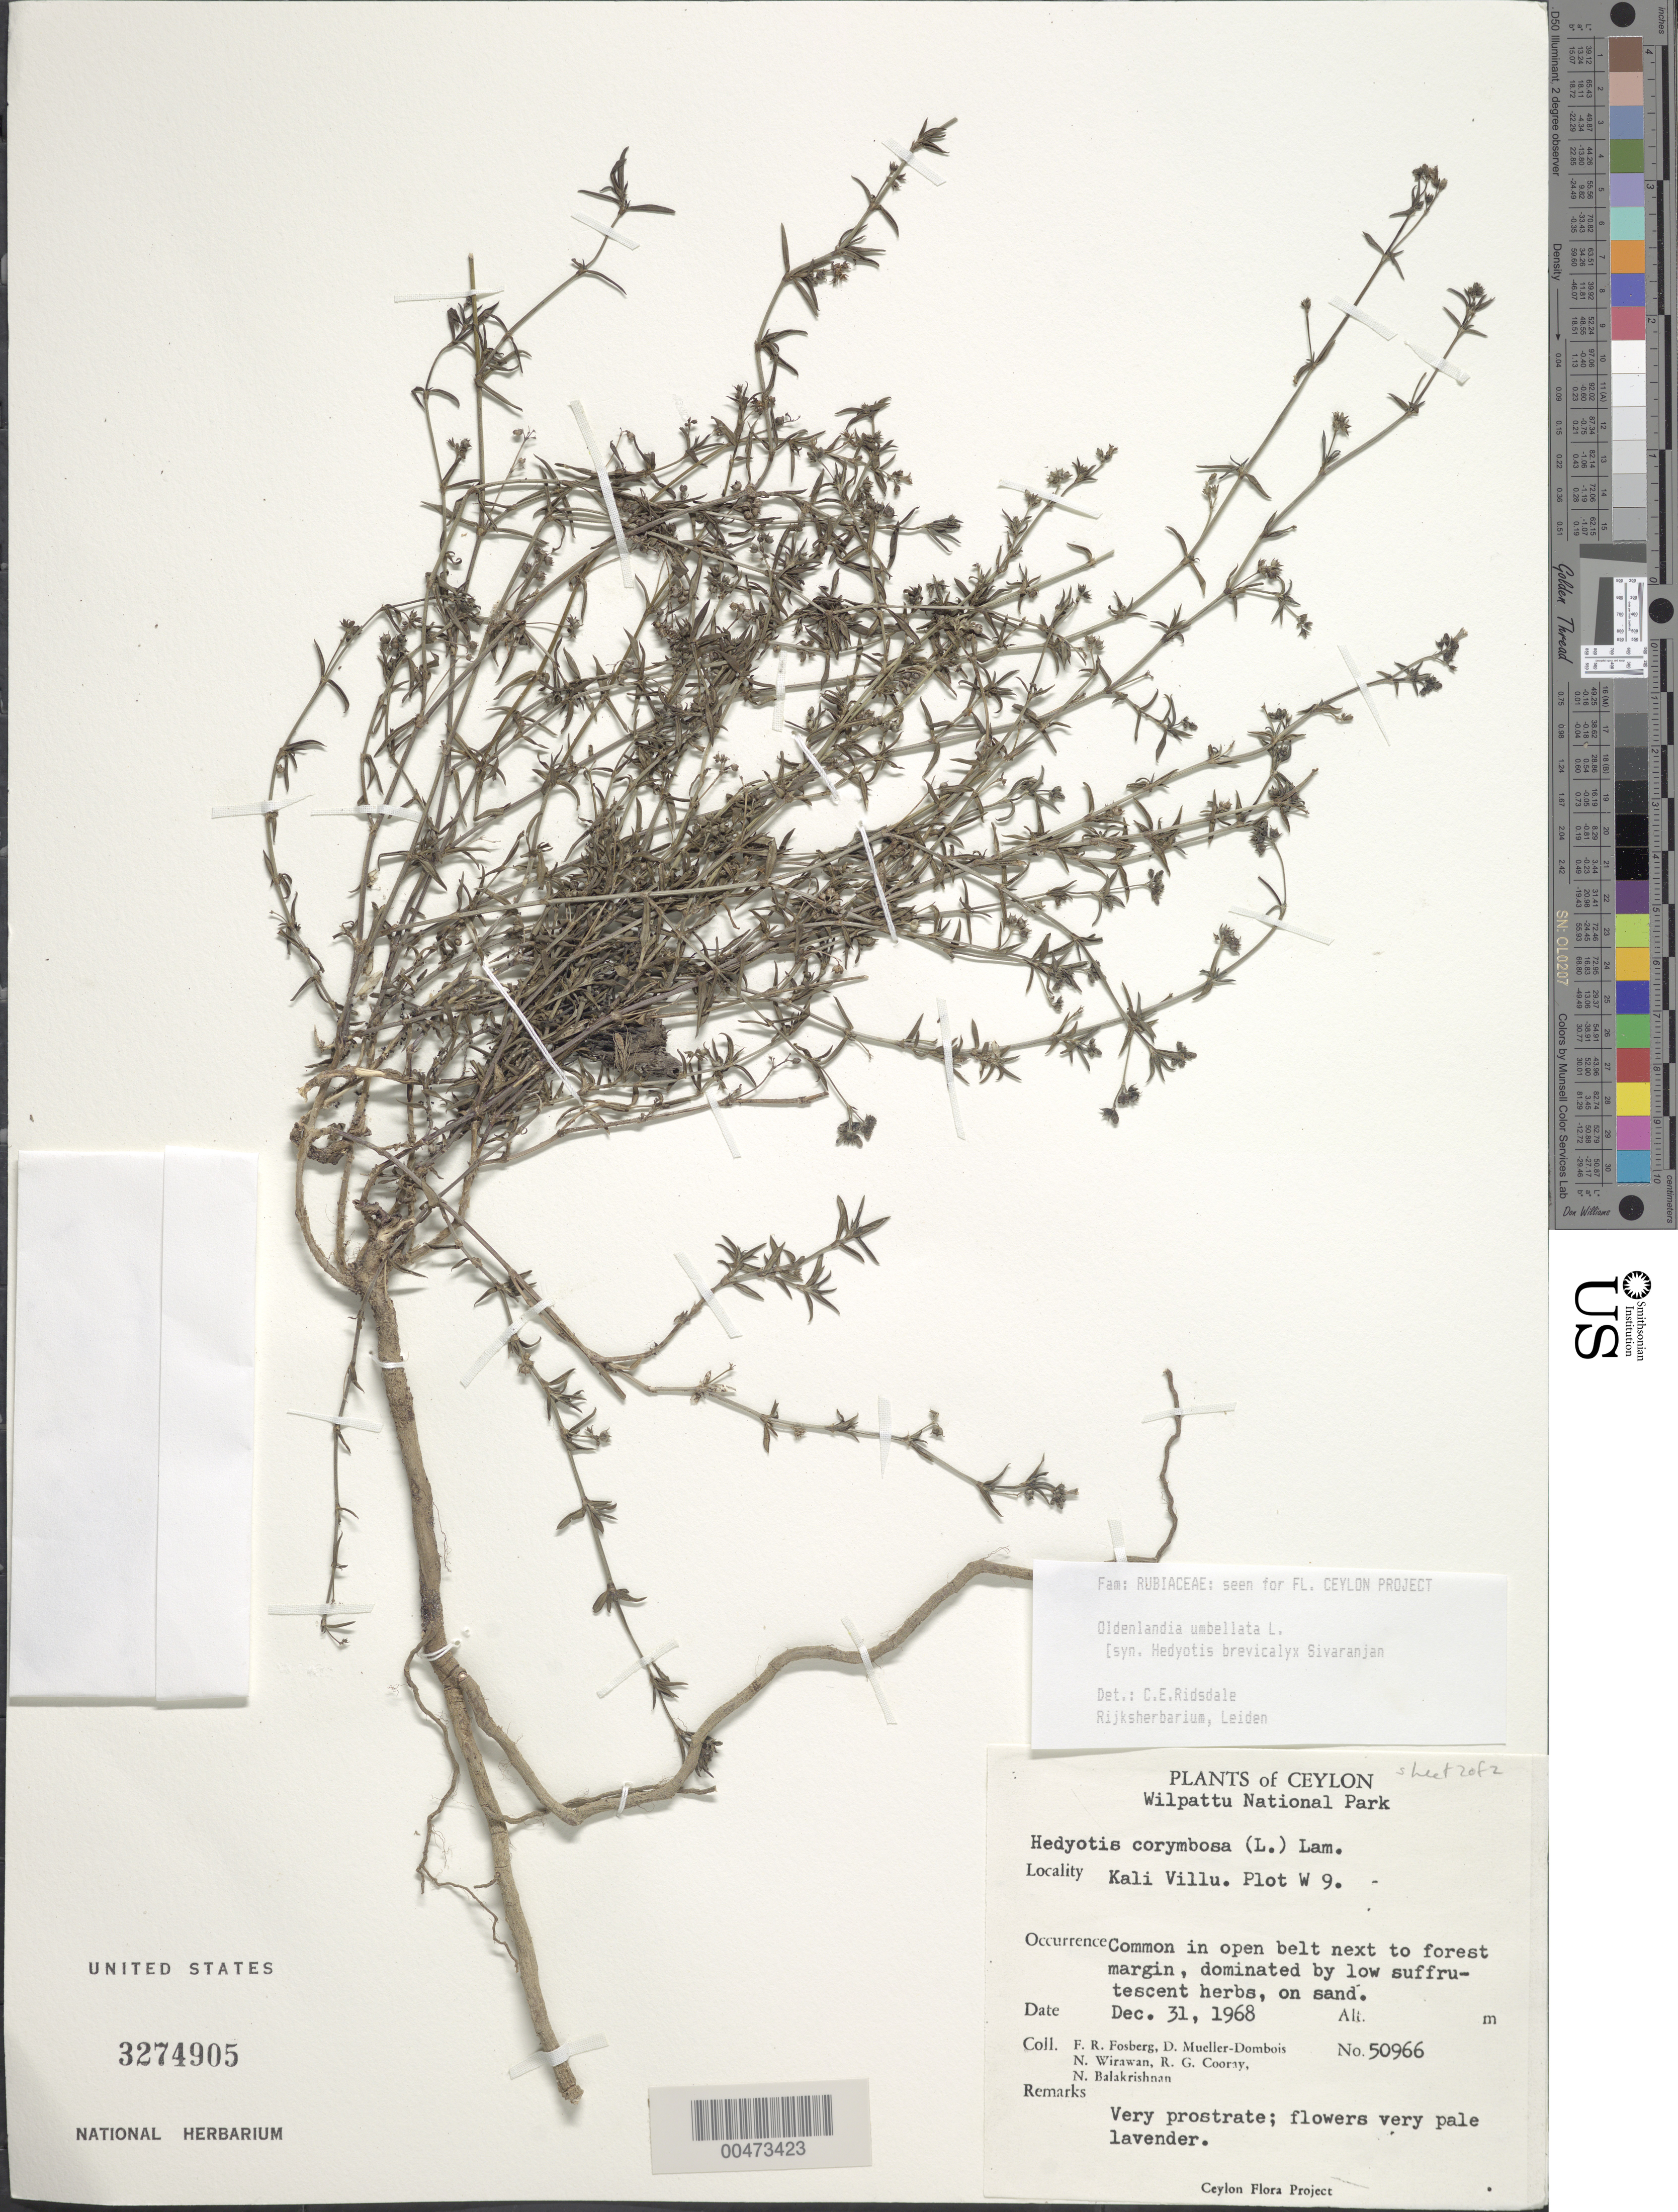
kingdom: Plantae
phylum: Tracheophyta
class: Magnoliopsida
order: Gentianales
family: Rubiaceae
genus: Oldenlandia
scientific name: Oldenlandia umbellata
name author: L.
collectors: F. R. Fosberg, D. Mueller-Dombois & N. Wirawan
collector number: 50966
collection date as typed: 31 Dec 1968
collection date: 1968-12-31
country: Sri Lanka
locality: Wilpattu National Park, Kali Villu, Plot W9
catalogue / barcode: US 3274905